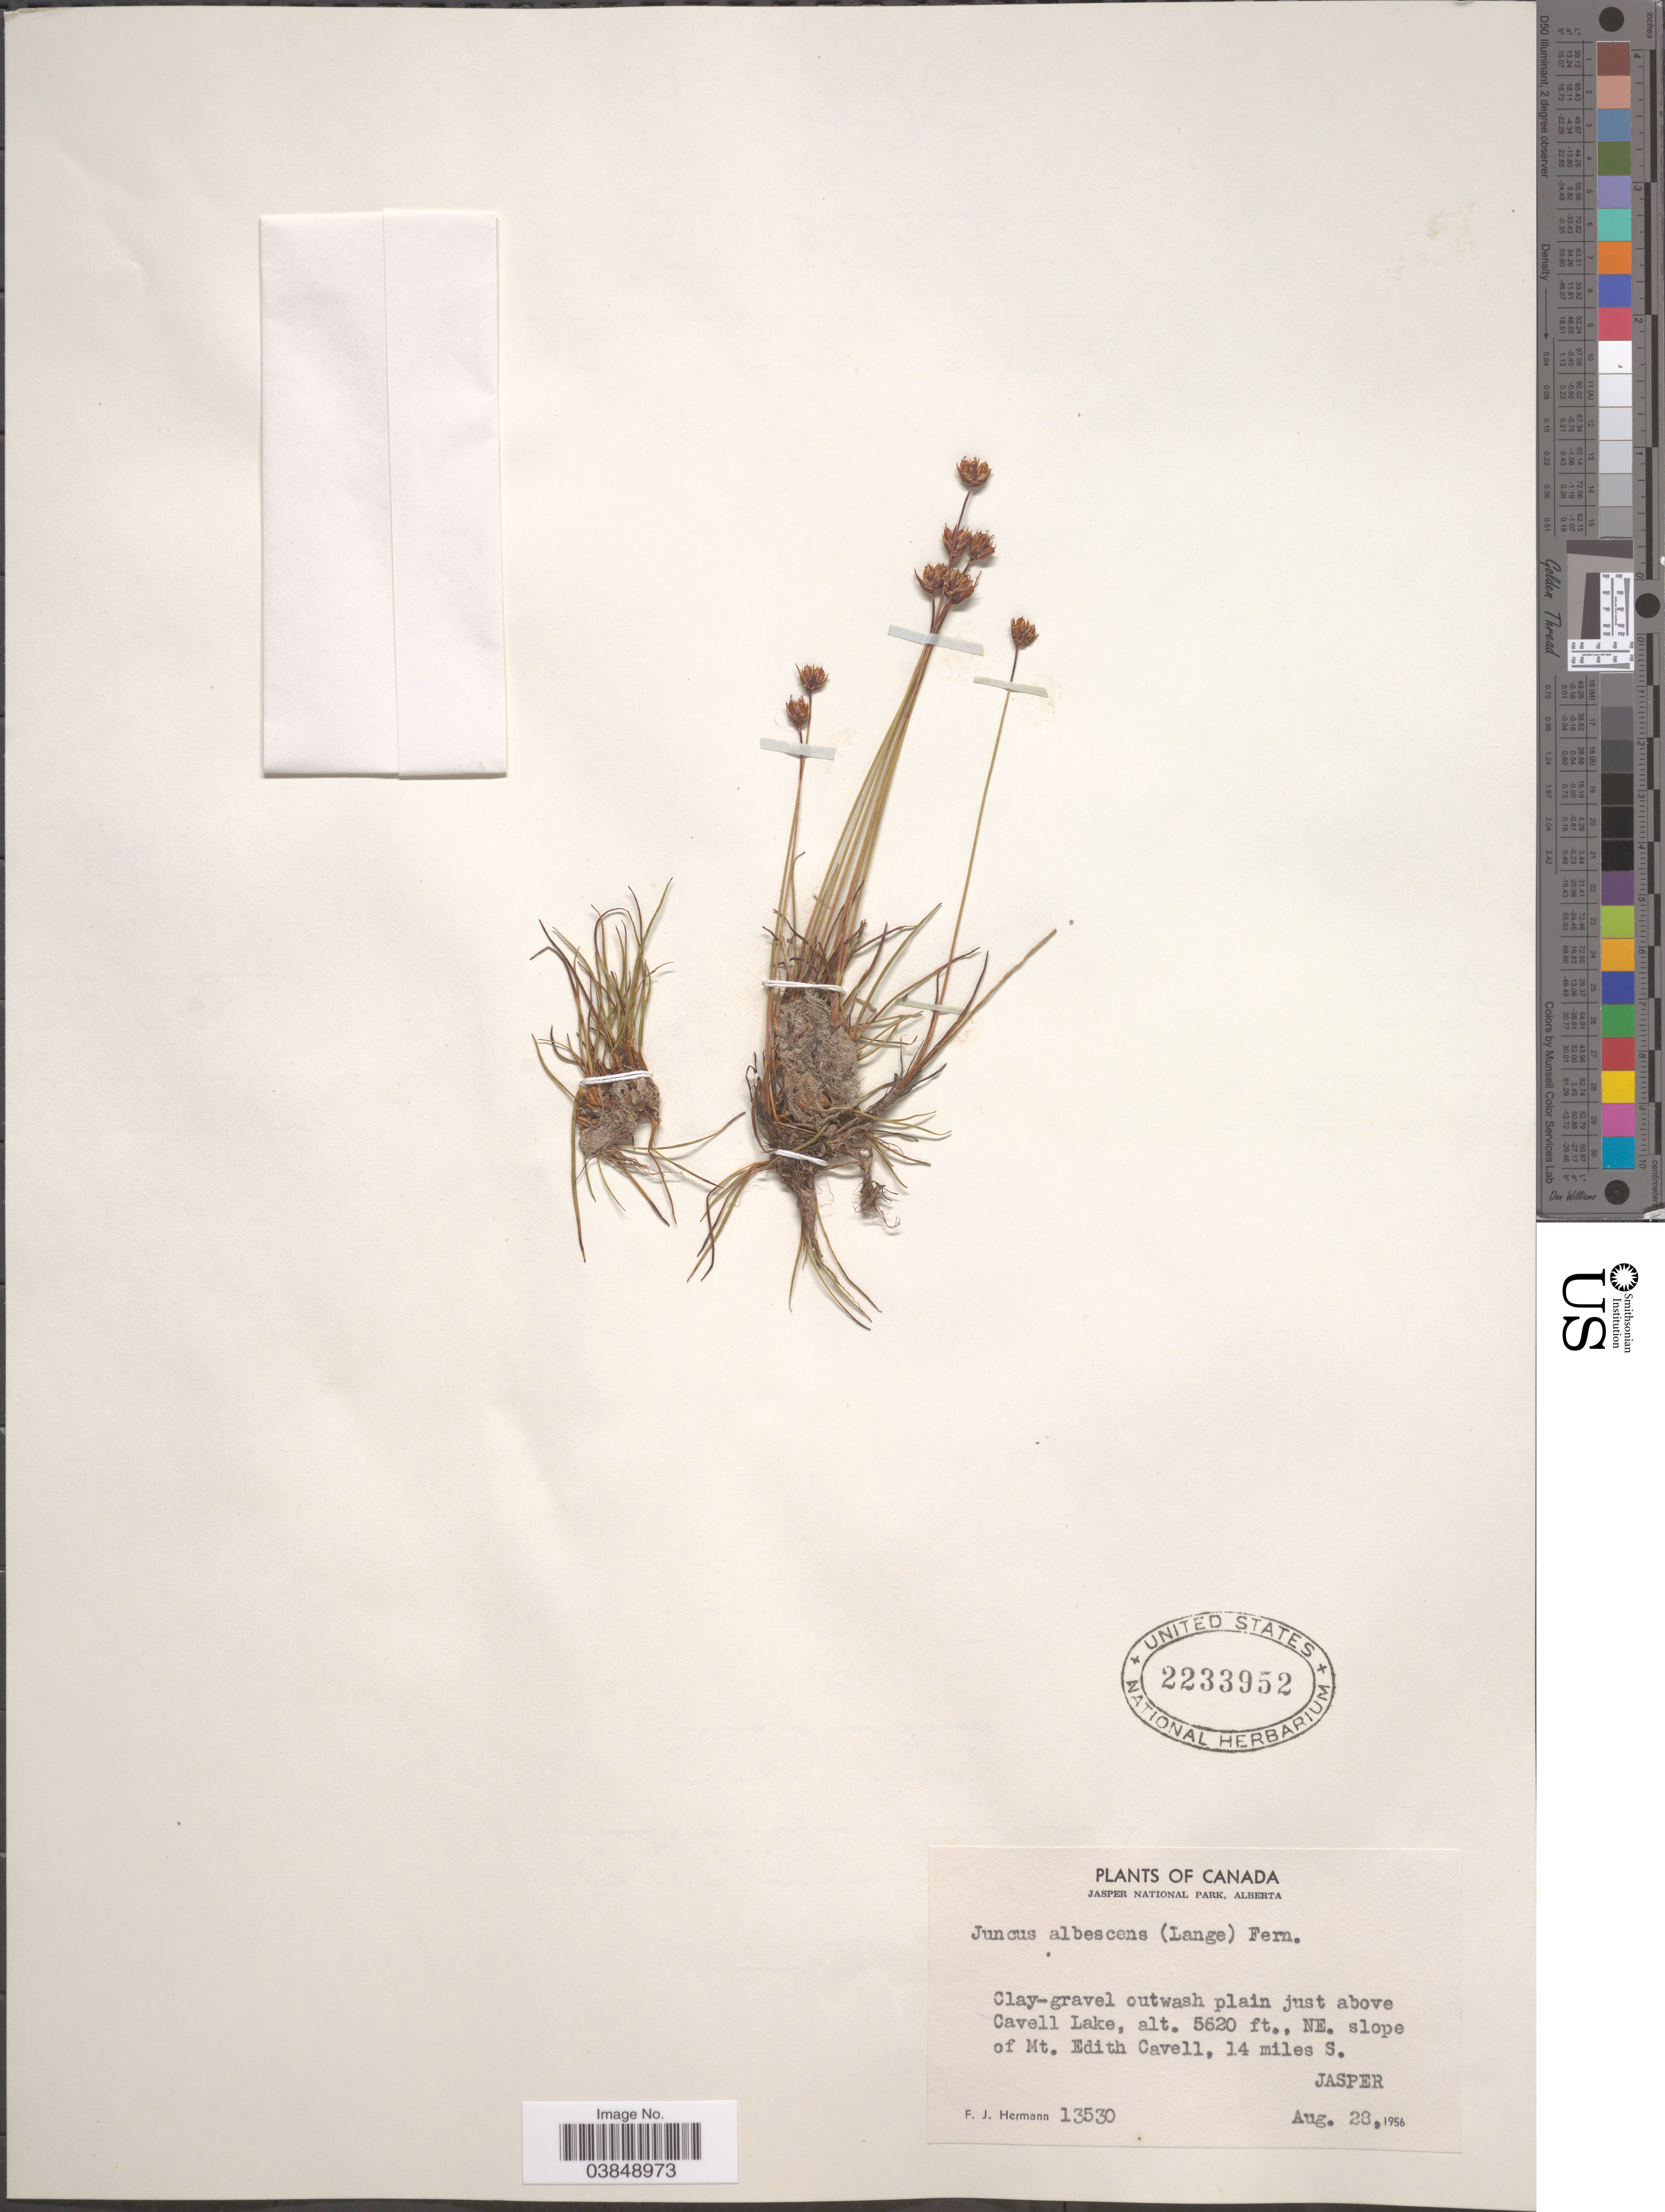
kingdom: Plantae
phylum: Tracheophyta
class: Liliopsida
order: Poales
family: Juncaceae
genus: Juncus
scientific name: Juncus albescens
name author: Fernald & Lange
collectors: F. J. Hermann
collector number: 13530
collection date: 1956-08-28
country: Canada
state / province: Alberta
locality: Jasper National Park. Just above Cavell Lake, NE. slope of Mt. Edith Cavell, 14 miles S. Jasper.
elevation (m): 1713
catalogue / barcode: US 2233952